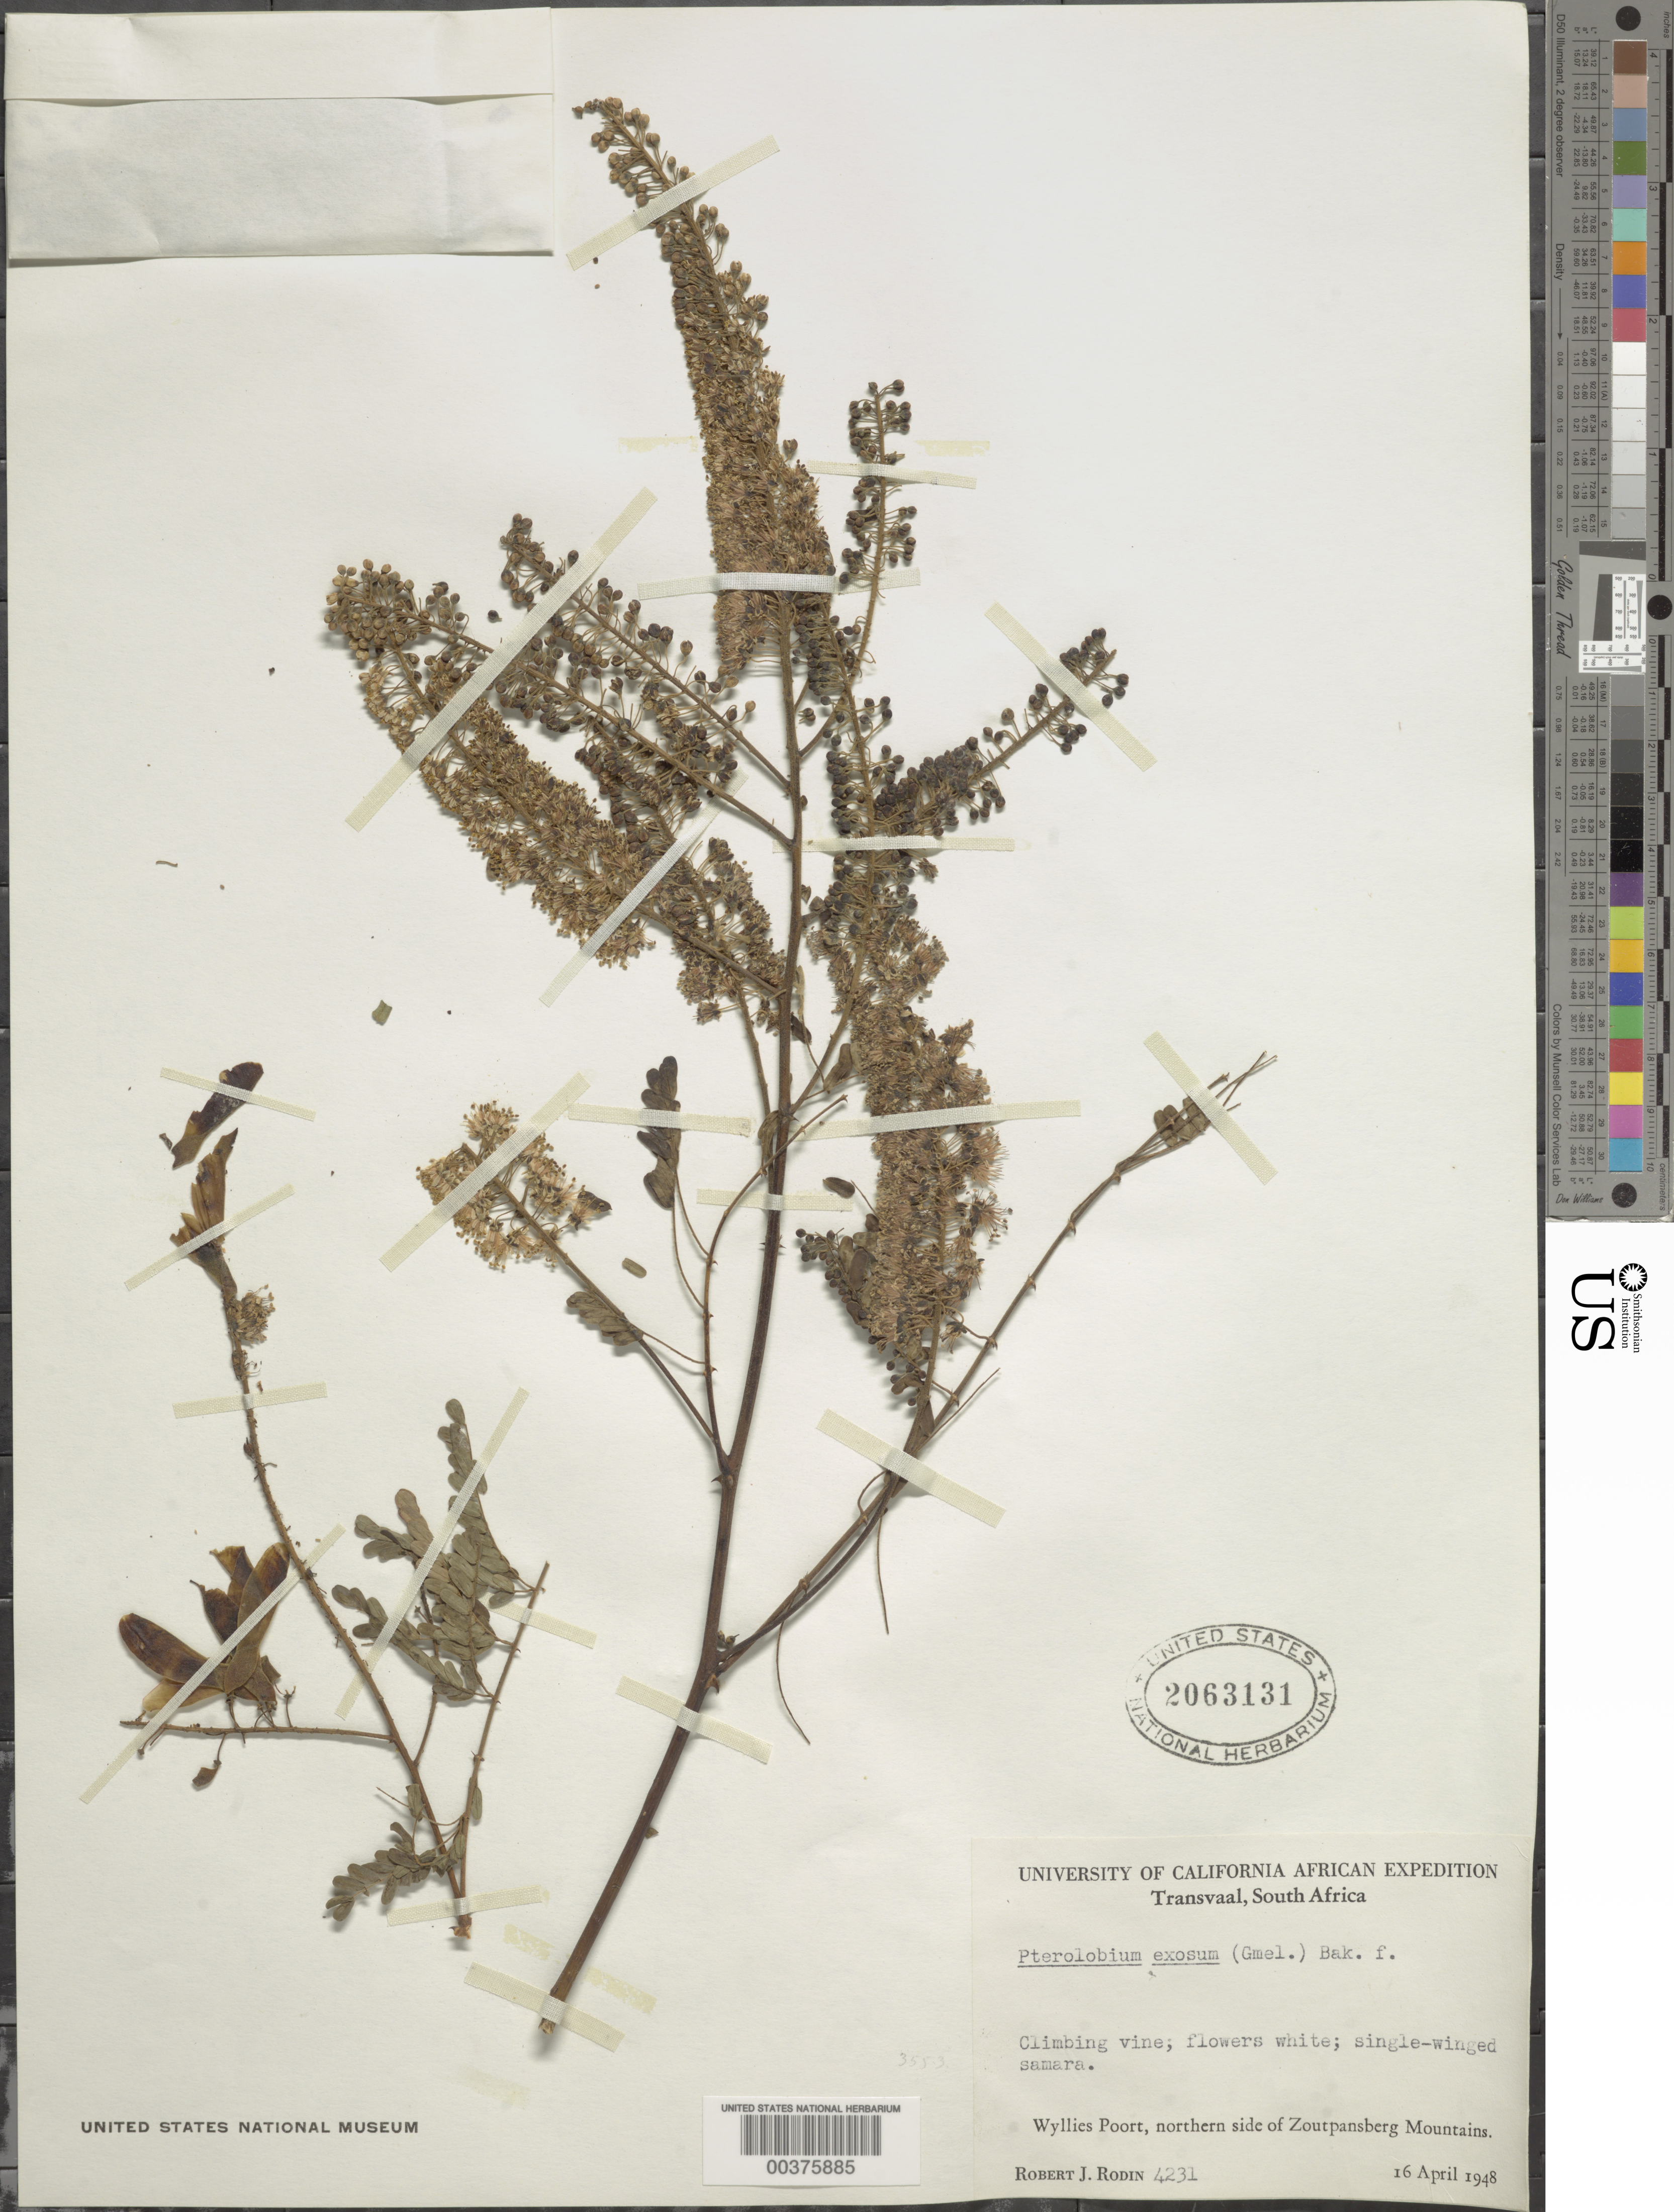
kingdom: Plantae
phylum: Tracheophyta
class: Magnoliopsida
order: Fabales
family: Fabaceae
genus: Pterolobium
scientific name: Pterolobium stellatum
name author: (Forssk.) Brenan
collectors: R. J. Rodin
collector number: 4231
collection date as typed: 16 Apr 1948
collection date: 1948-04-16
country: South Africa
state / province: Limpopo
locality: Wyllies port, northern side of zoutpansberg mountains. Transvaal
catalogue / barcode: US 2063131